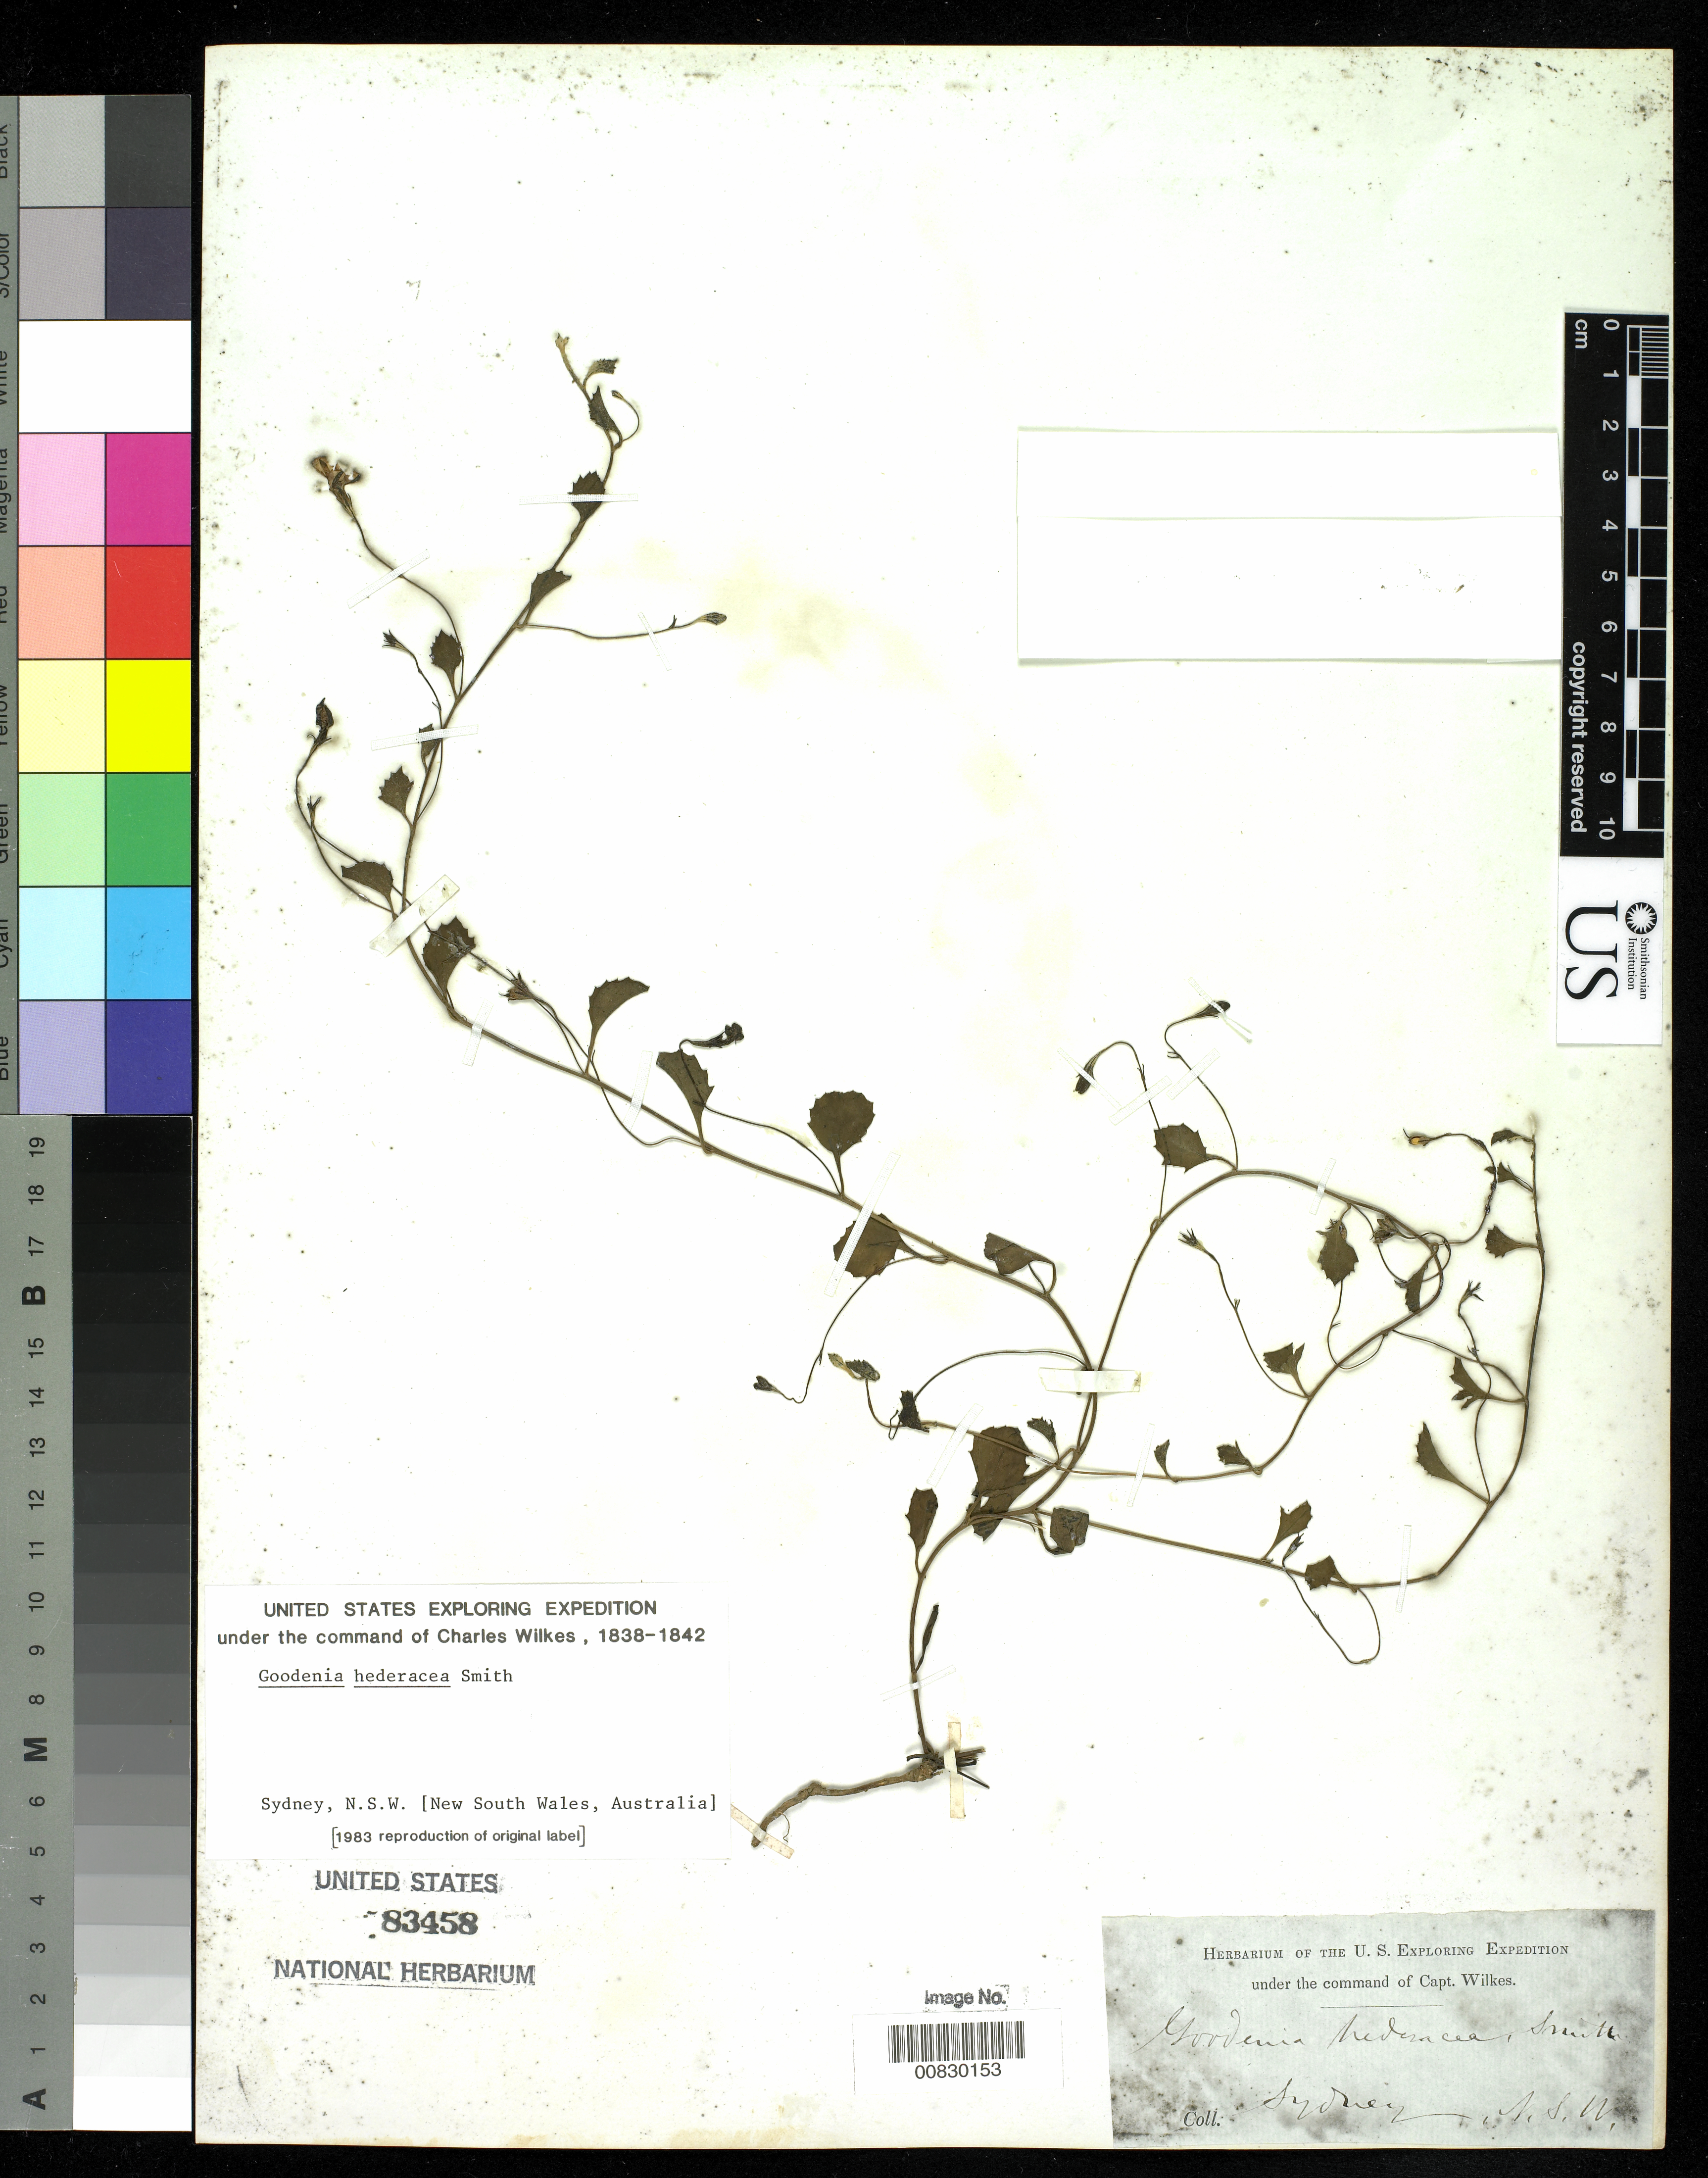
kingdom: Plantae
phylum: Tracheophyta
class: Magnoliopsida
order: Asterales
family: Goodeniaceae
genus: Goodenia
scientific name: Goodenia bellidifolia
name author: Sm.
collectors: Wilkes Explor. Exped.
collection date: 1838/1842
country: Australia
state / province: New South Wales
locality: Sydney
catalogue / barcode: US 83458